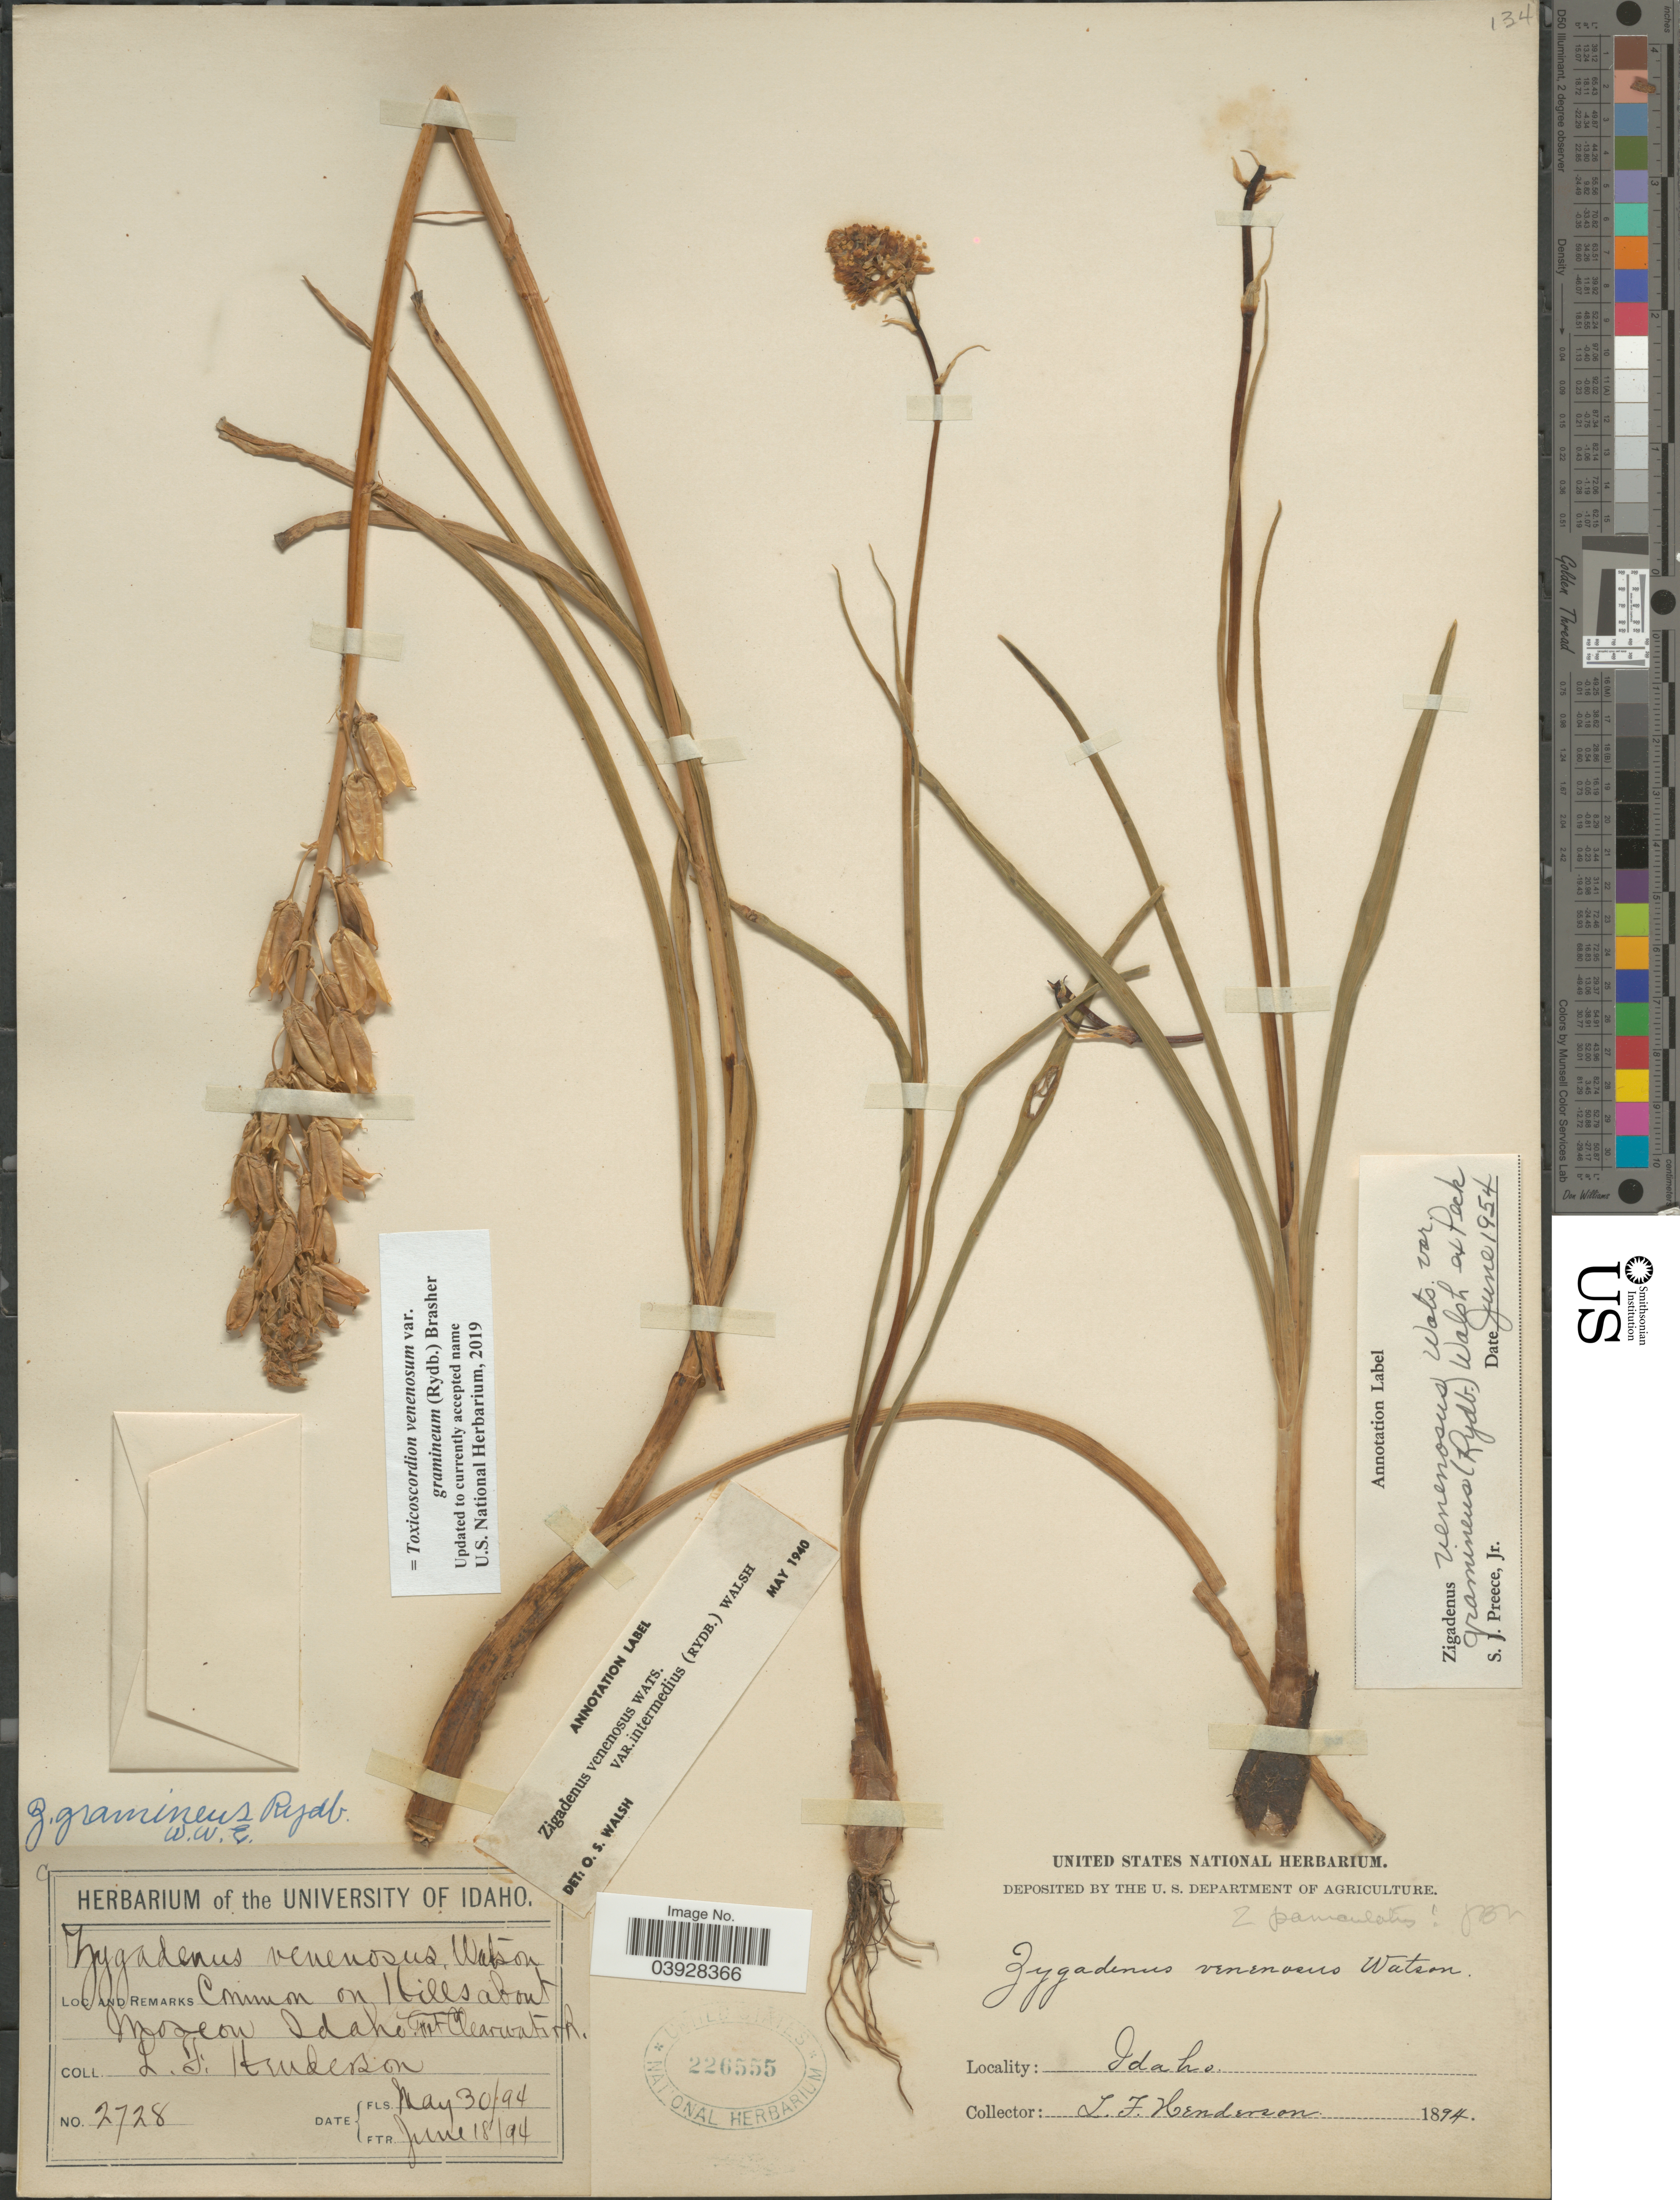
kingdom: Plantae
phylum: Tracheophyta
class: Liliopsida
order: Liliales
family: Melanthiaceae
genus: Toxicoscordion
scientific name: Toxicoscordion venenosum var. gramineum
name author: (Rydb.) Brasher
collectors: L. Henderson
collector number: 2728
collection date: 1894-05-30/1894-06-18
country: United States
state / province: Idaho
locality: Common on Hills about Moscow. Clearwater R.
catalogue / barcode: US 226555